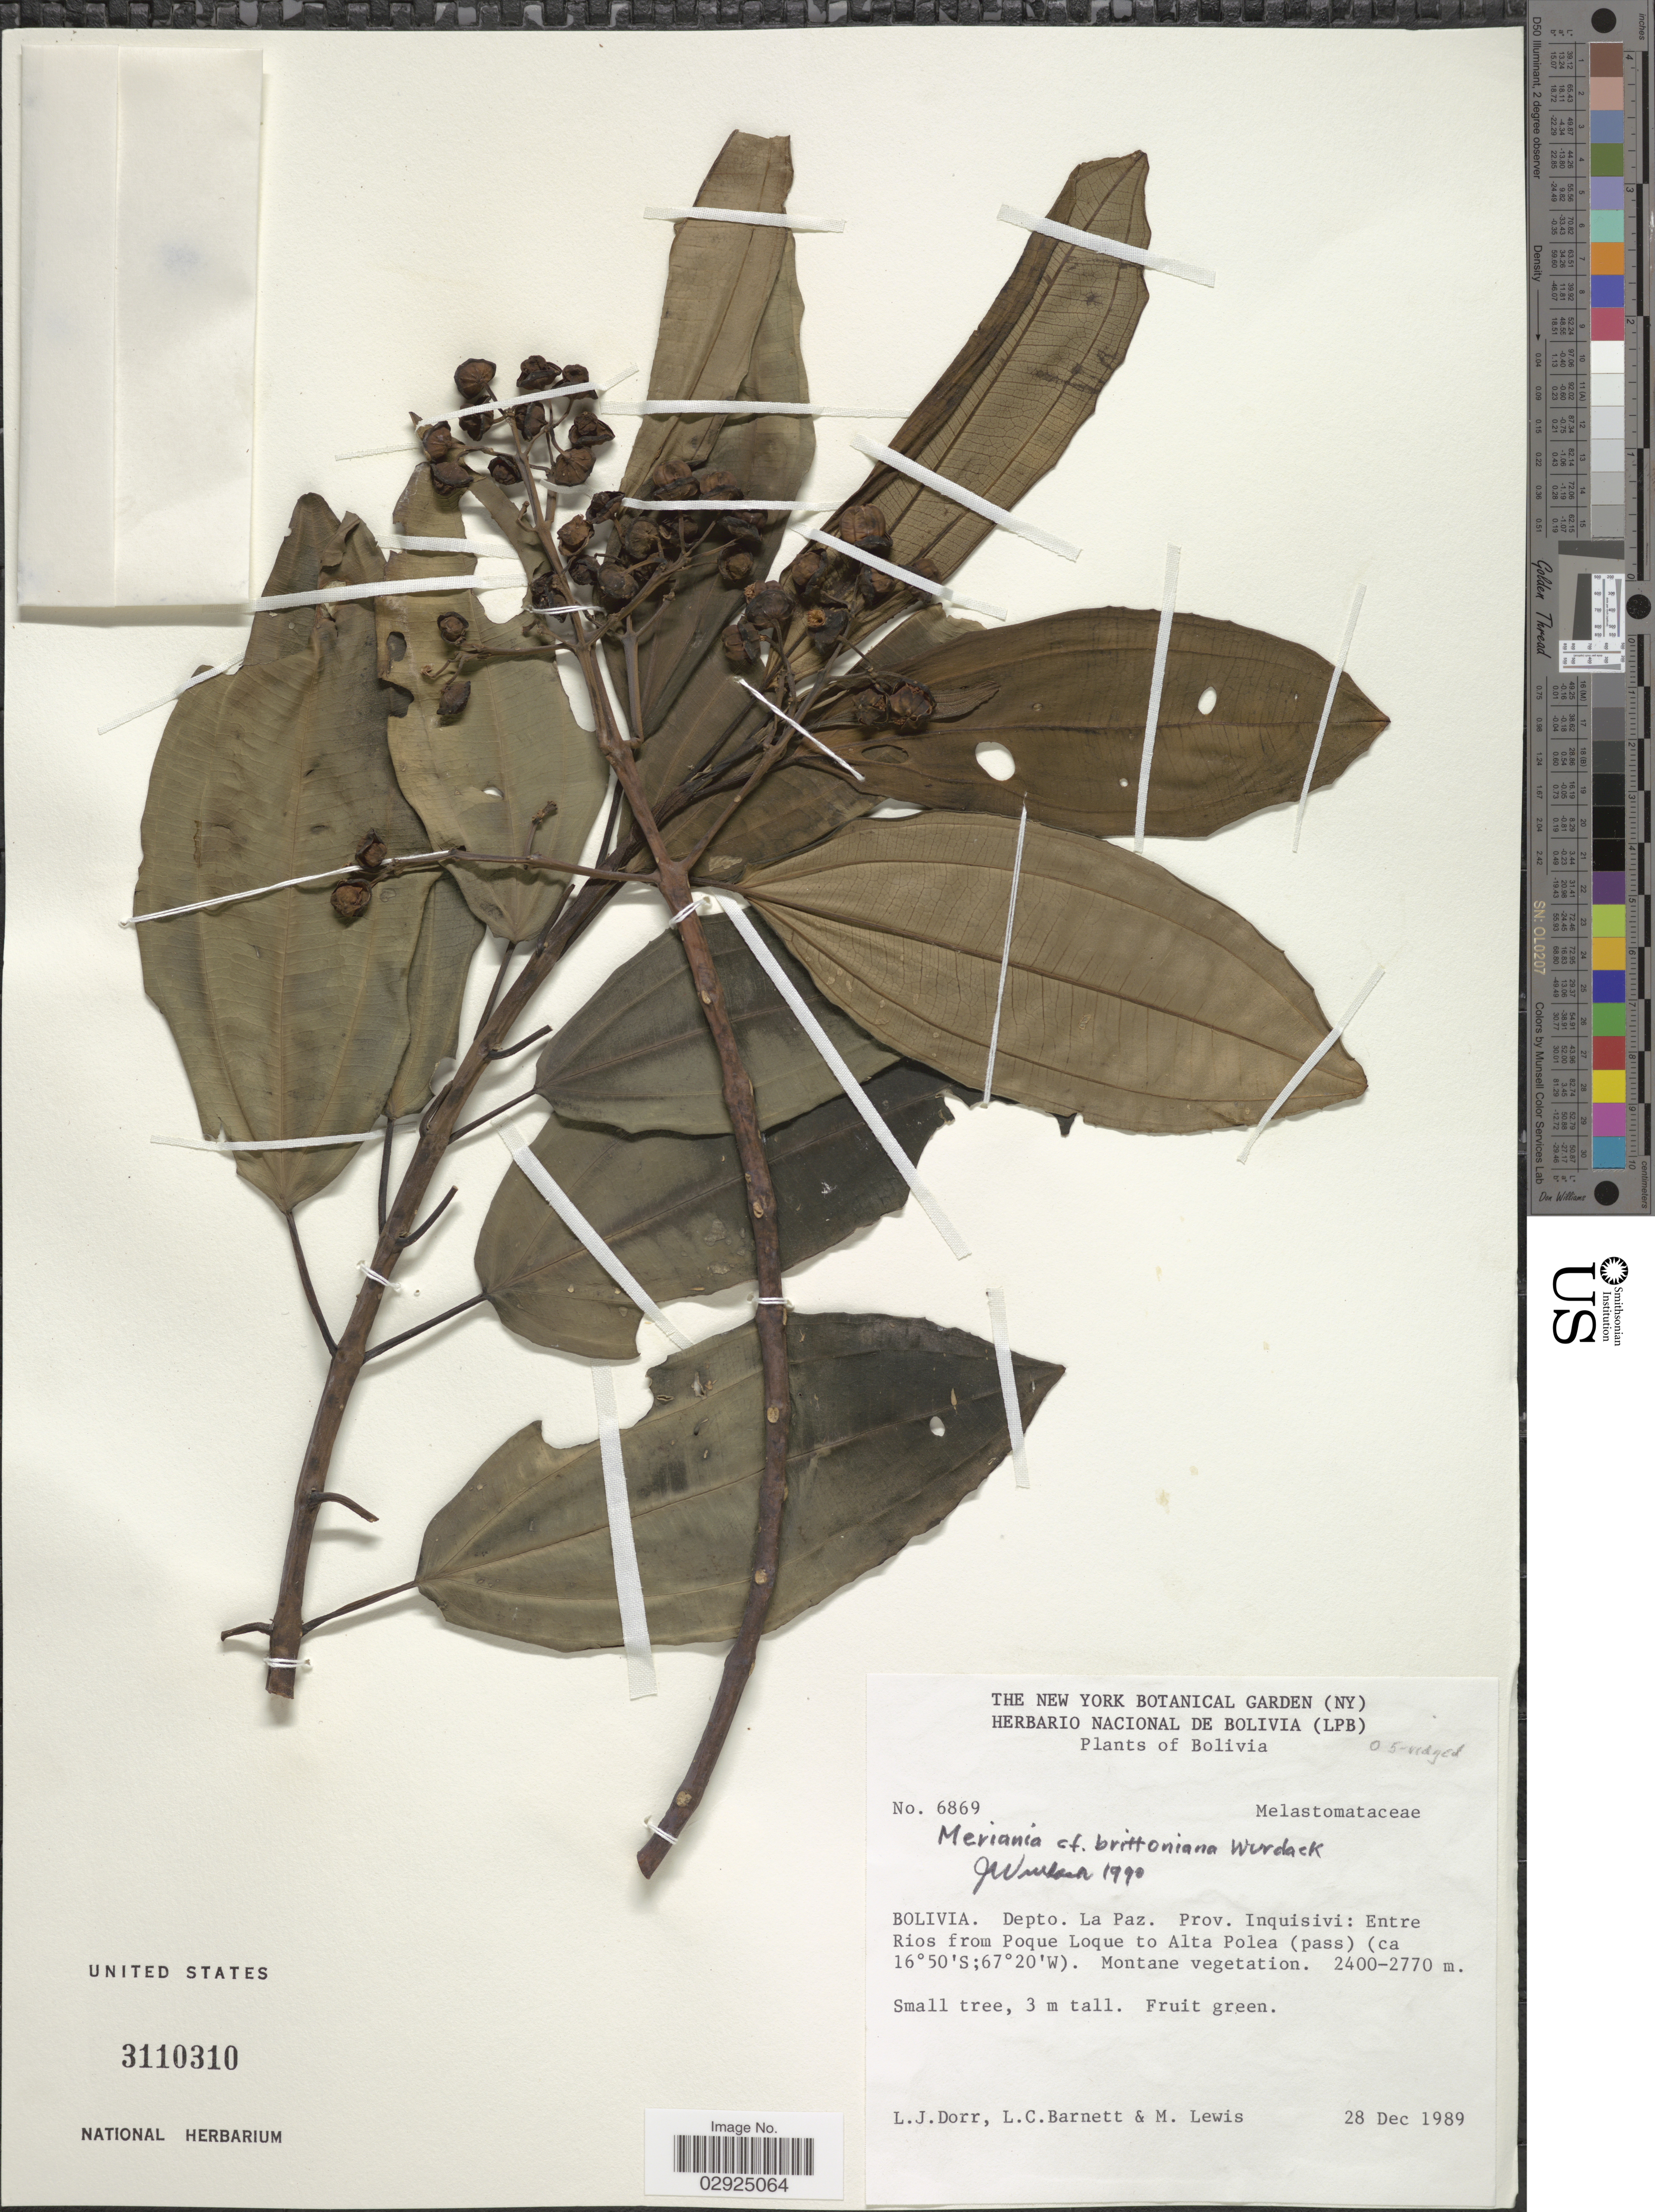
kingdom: Plantae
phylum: Tracheophyta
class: Magnoliopsida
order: Myrtales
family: Melastomataceae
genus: Meriania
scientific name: Meriania brittoniana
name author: Wurdack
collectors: L. J. Dorr, L. C. Barnett & M. Lewis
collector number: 6869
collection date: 1989-12-28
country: Bolivia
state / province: La Paz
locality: Depto. La Paz, Prov. Inquisivi: Entre Rios from Poque Loque to Alto Polea (pass).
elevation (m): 2400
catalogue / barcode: US 3110310